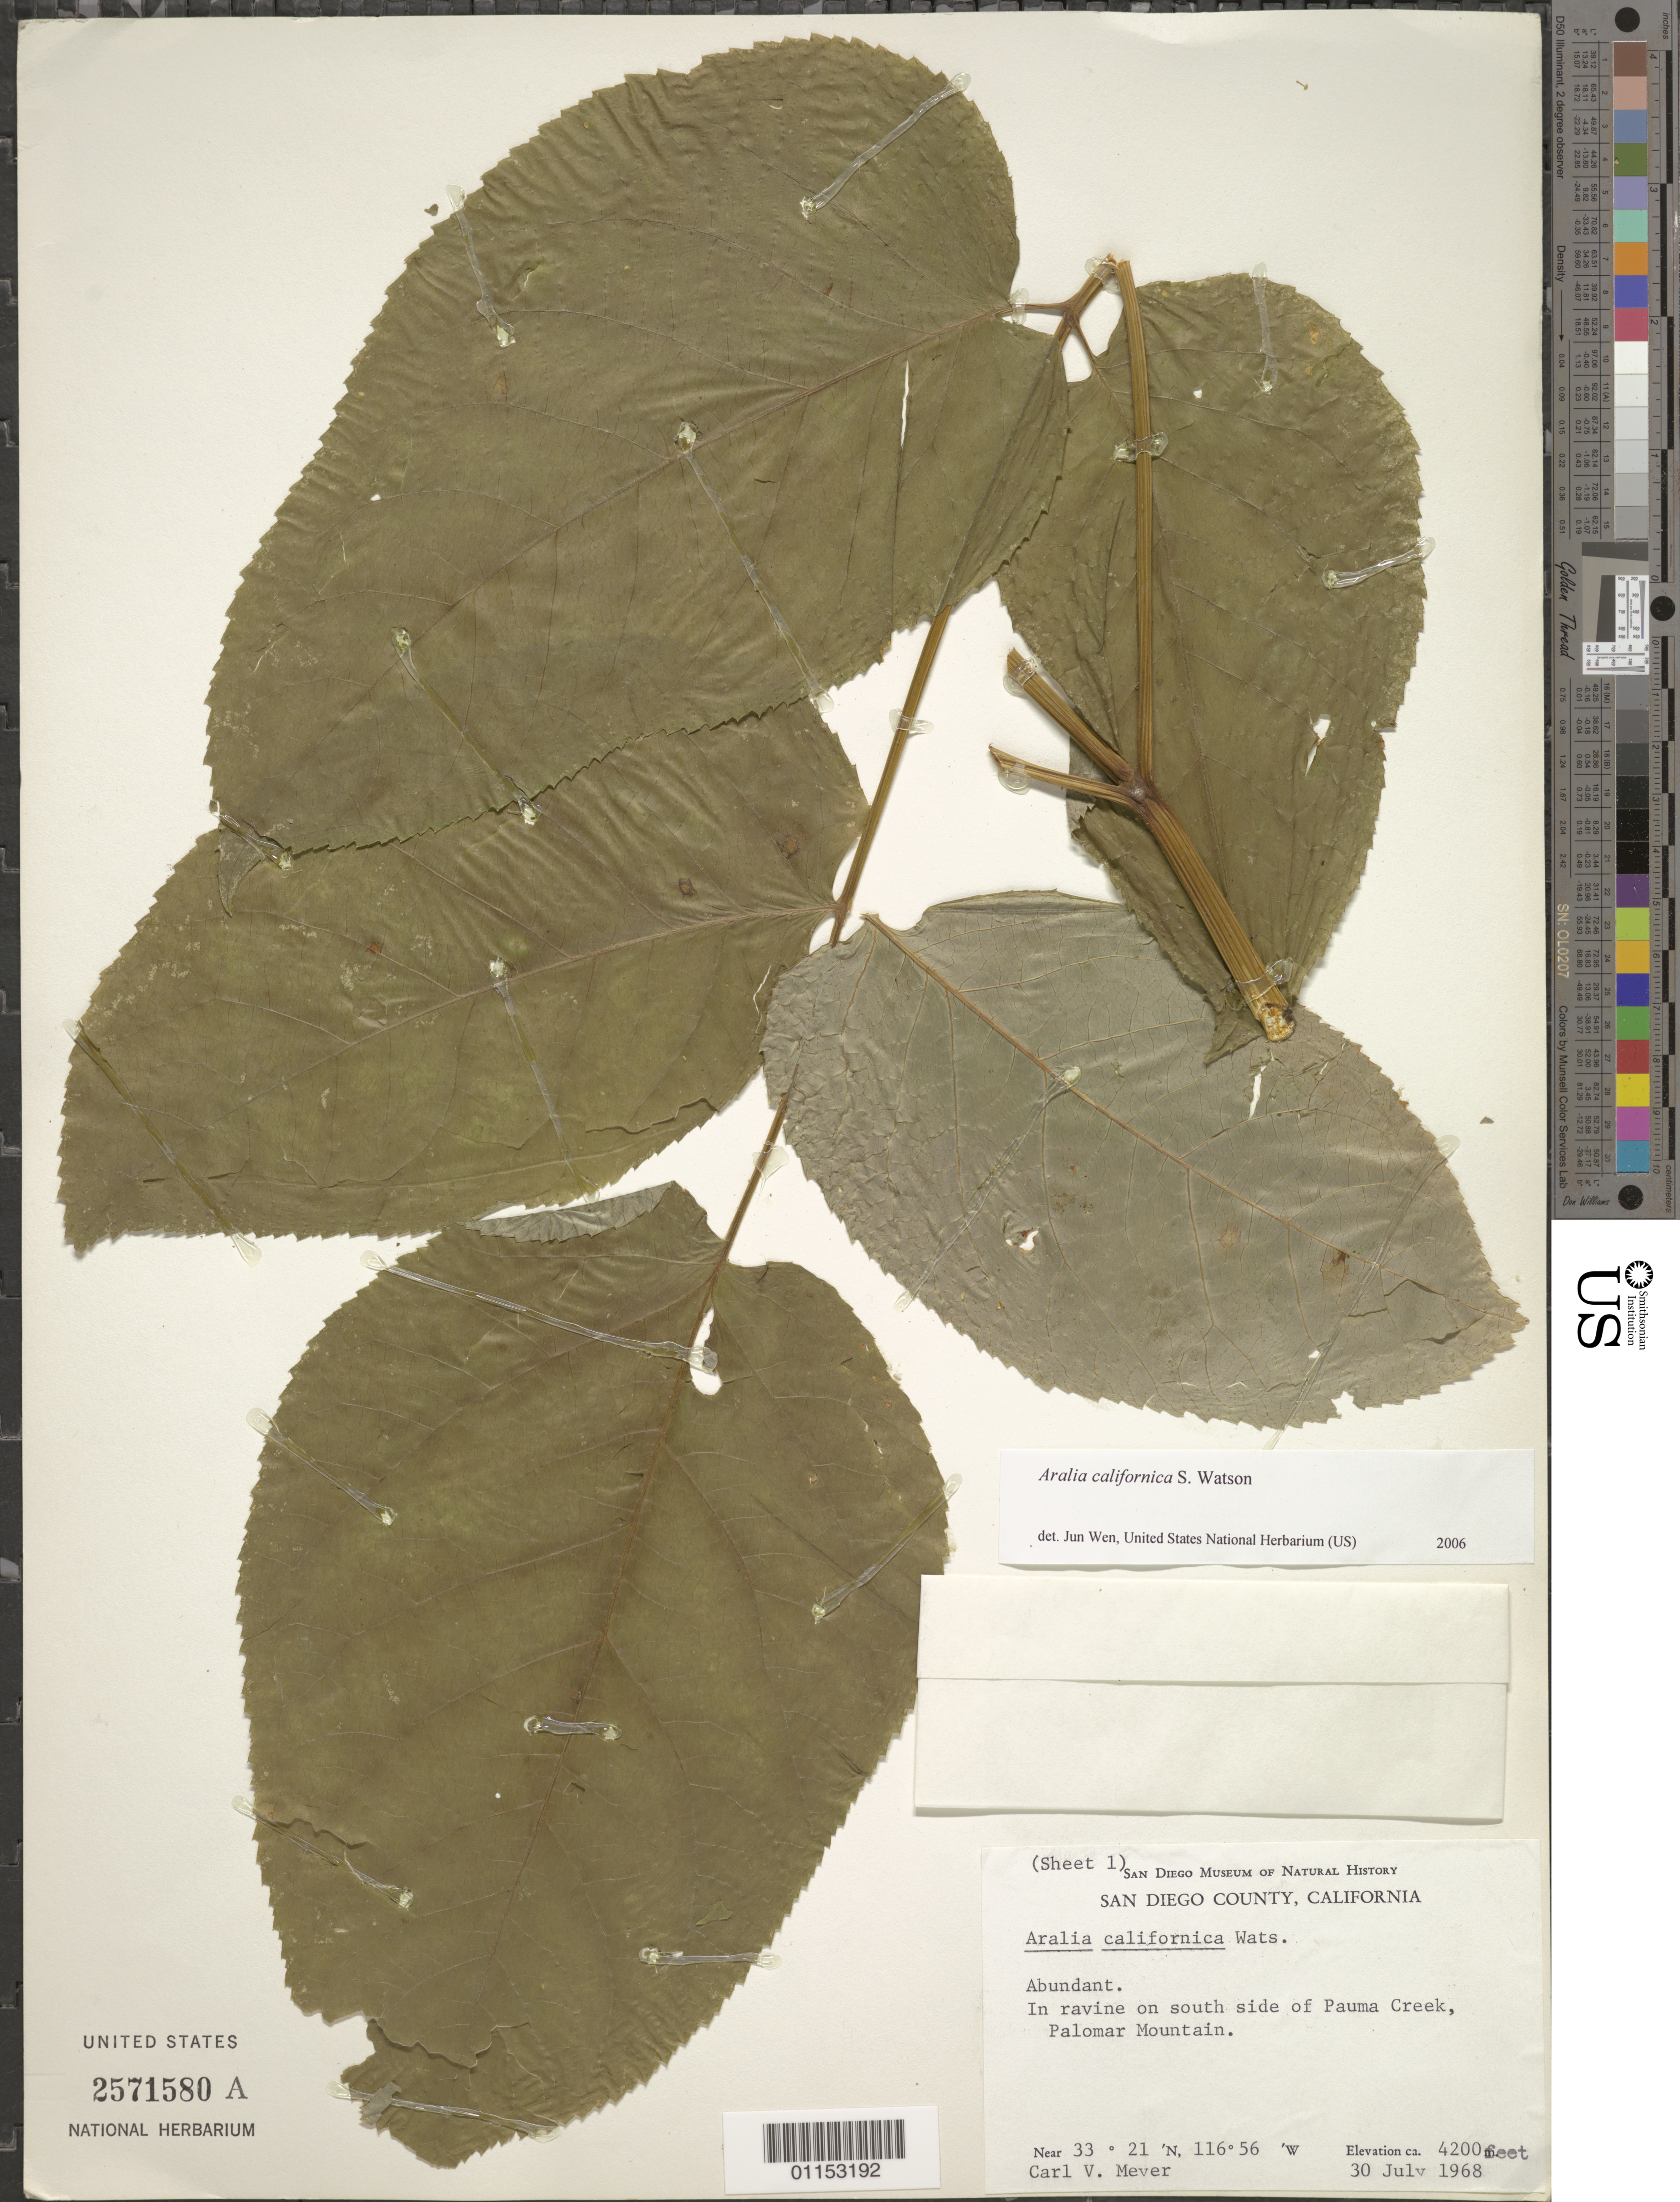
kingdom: Plantae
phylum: Tracheophyta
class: Magnoliopsida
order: Apiales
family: Araliaceae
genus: Aralia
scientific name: Aralia californica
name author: S. Watson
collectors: C. Mever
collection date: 1968-07-30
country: United States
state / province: California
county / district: San Diego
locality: S side of Pauma Creek, Palomar Mt.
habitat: Abundant. In ravine.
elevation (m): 1280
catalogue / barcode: US 2571580